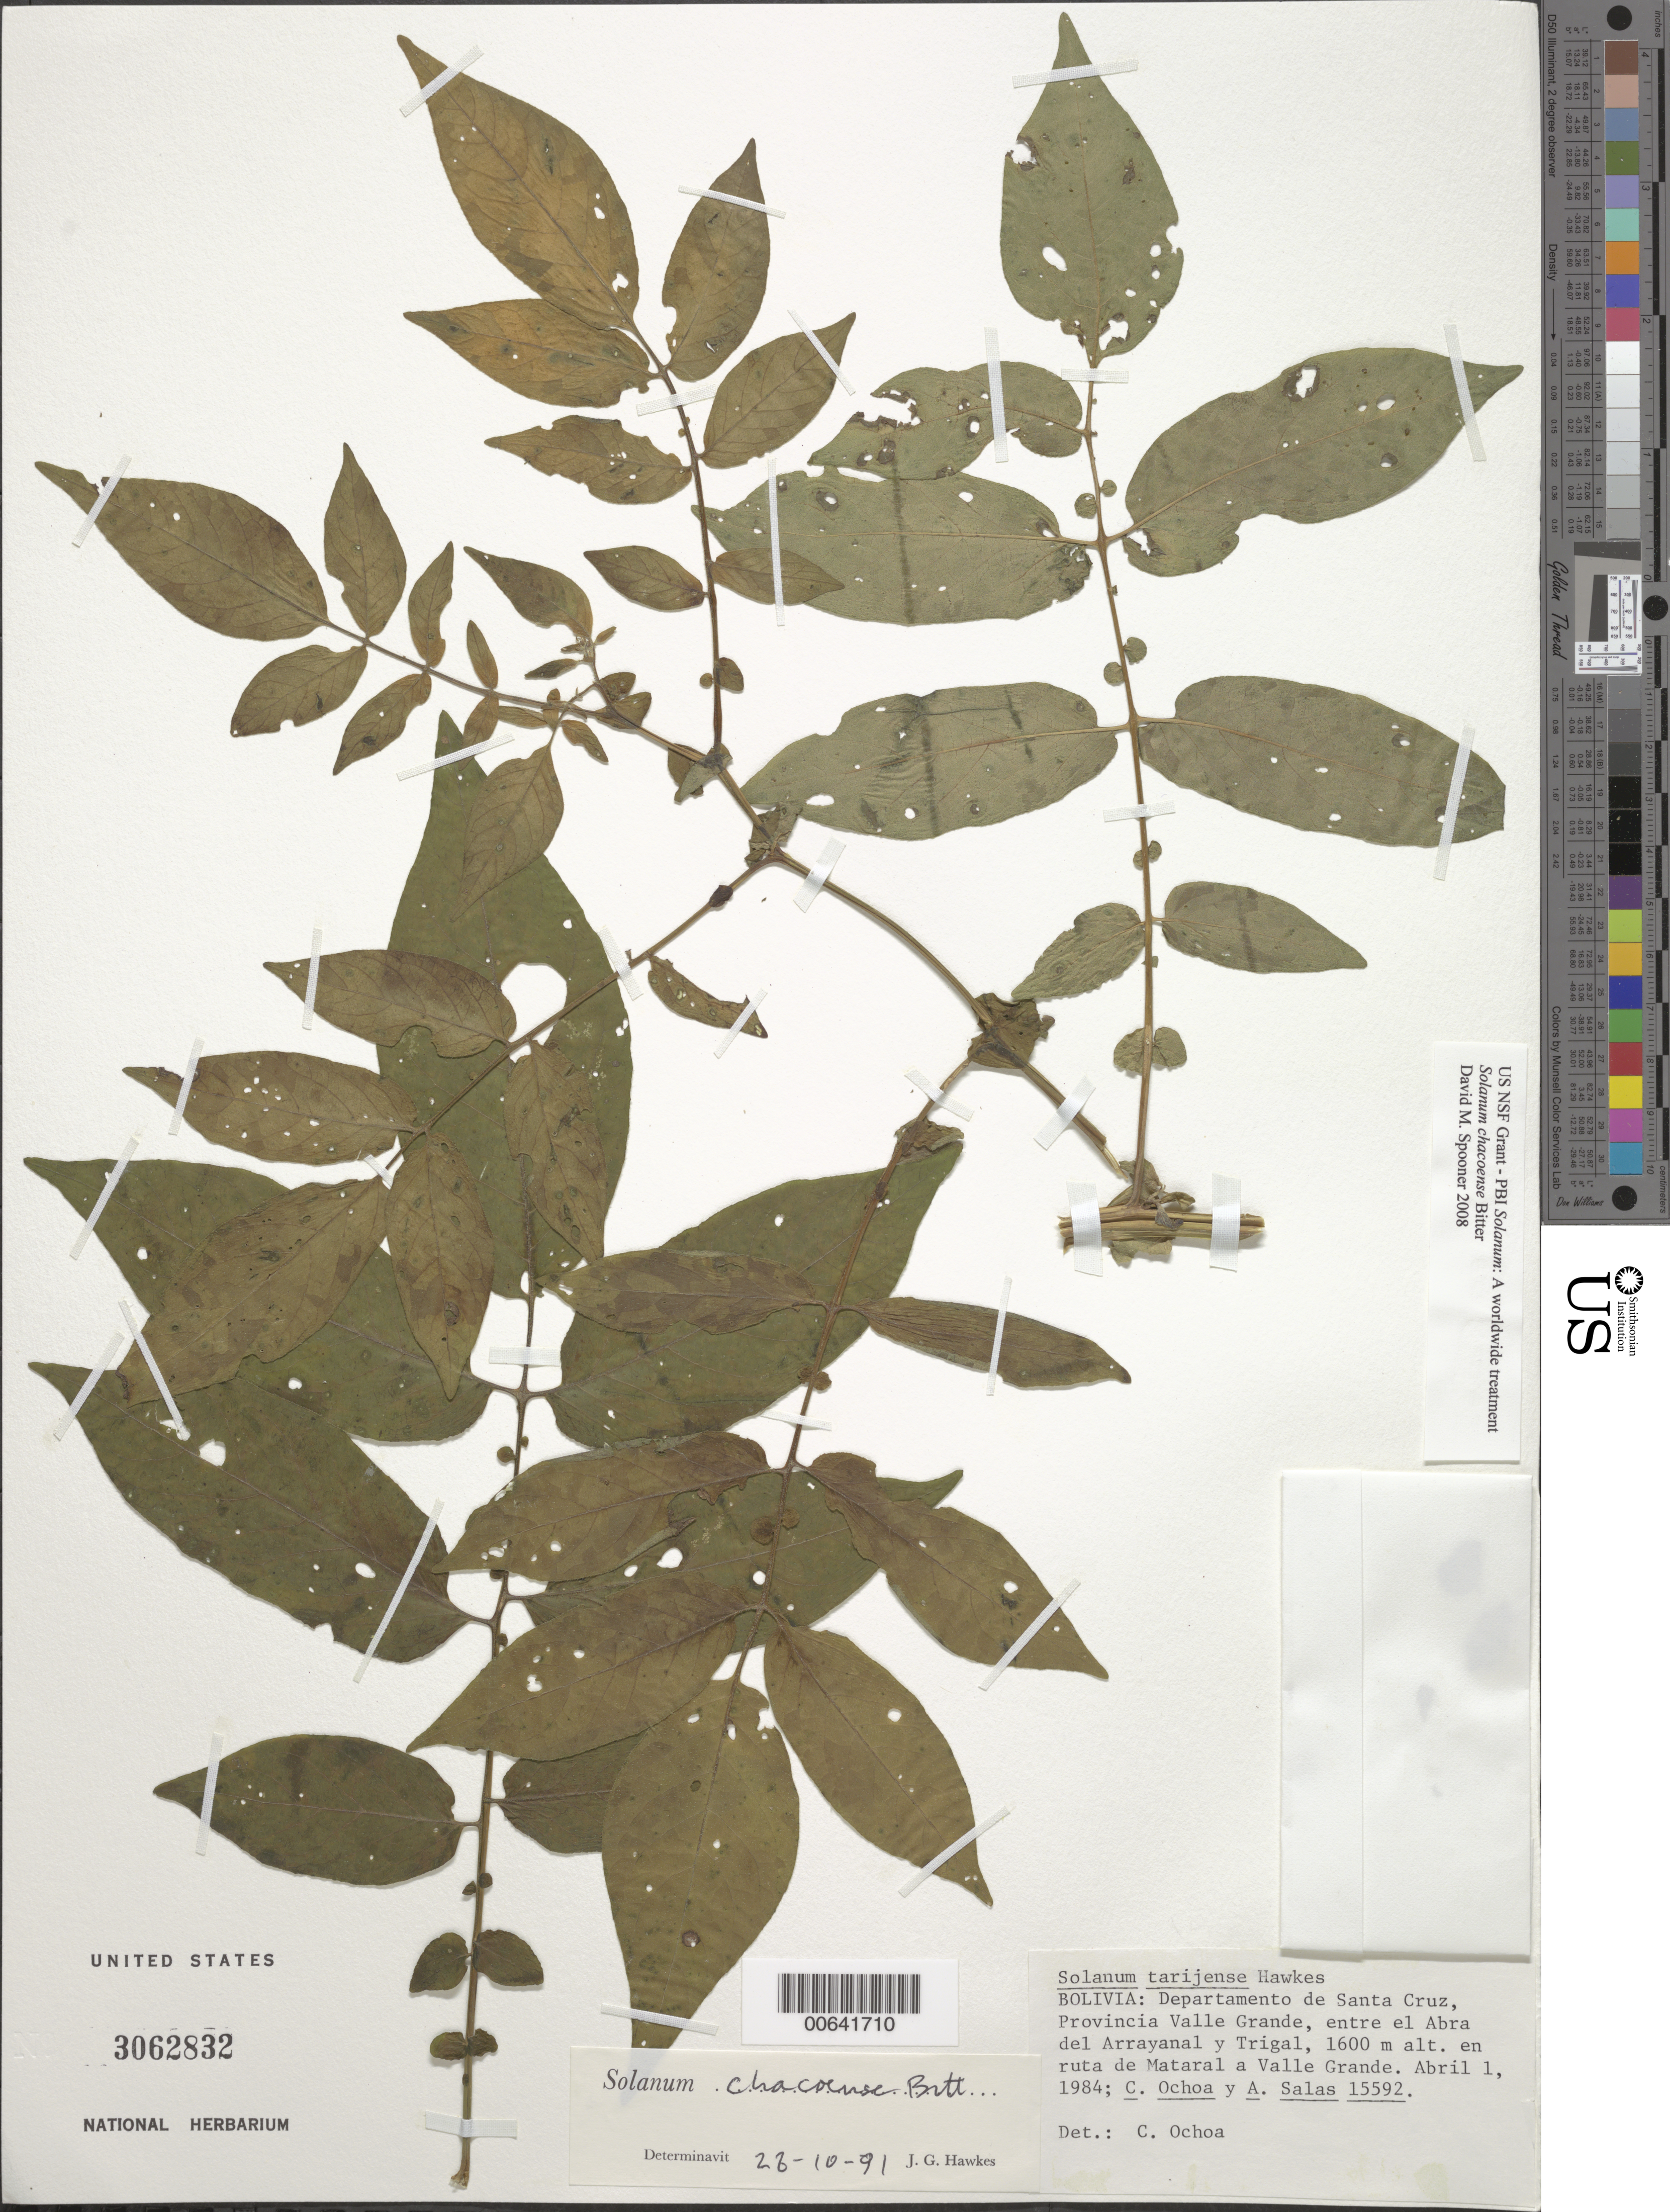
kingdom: Plantae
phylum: Tracheophyta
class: Magnoliopsida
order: Solanales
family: Solanaceae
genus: Solanum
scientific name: Solanum chacoense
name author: Bitt.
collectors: C. Ochoa & A. Salas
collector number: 15592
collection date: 1984-04-01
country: Bolivia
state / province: Santa Cruz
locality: Departamento de Santa Cruz, Provincia Valle Grande, entre el Abra del Arrayanal y Trigal, en ruta de Mataral a Valle Grande.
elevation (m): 1600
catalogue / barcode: US 3062832